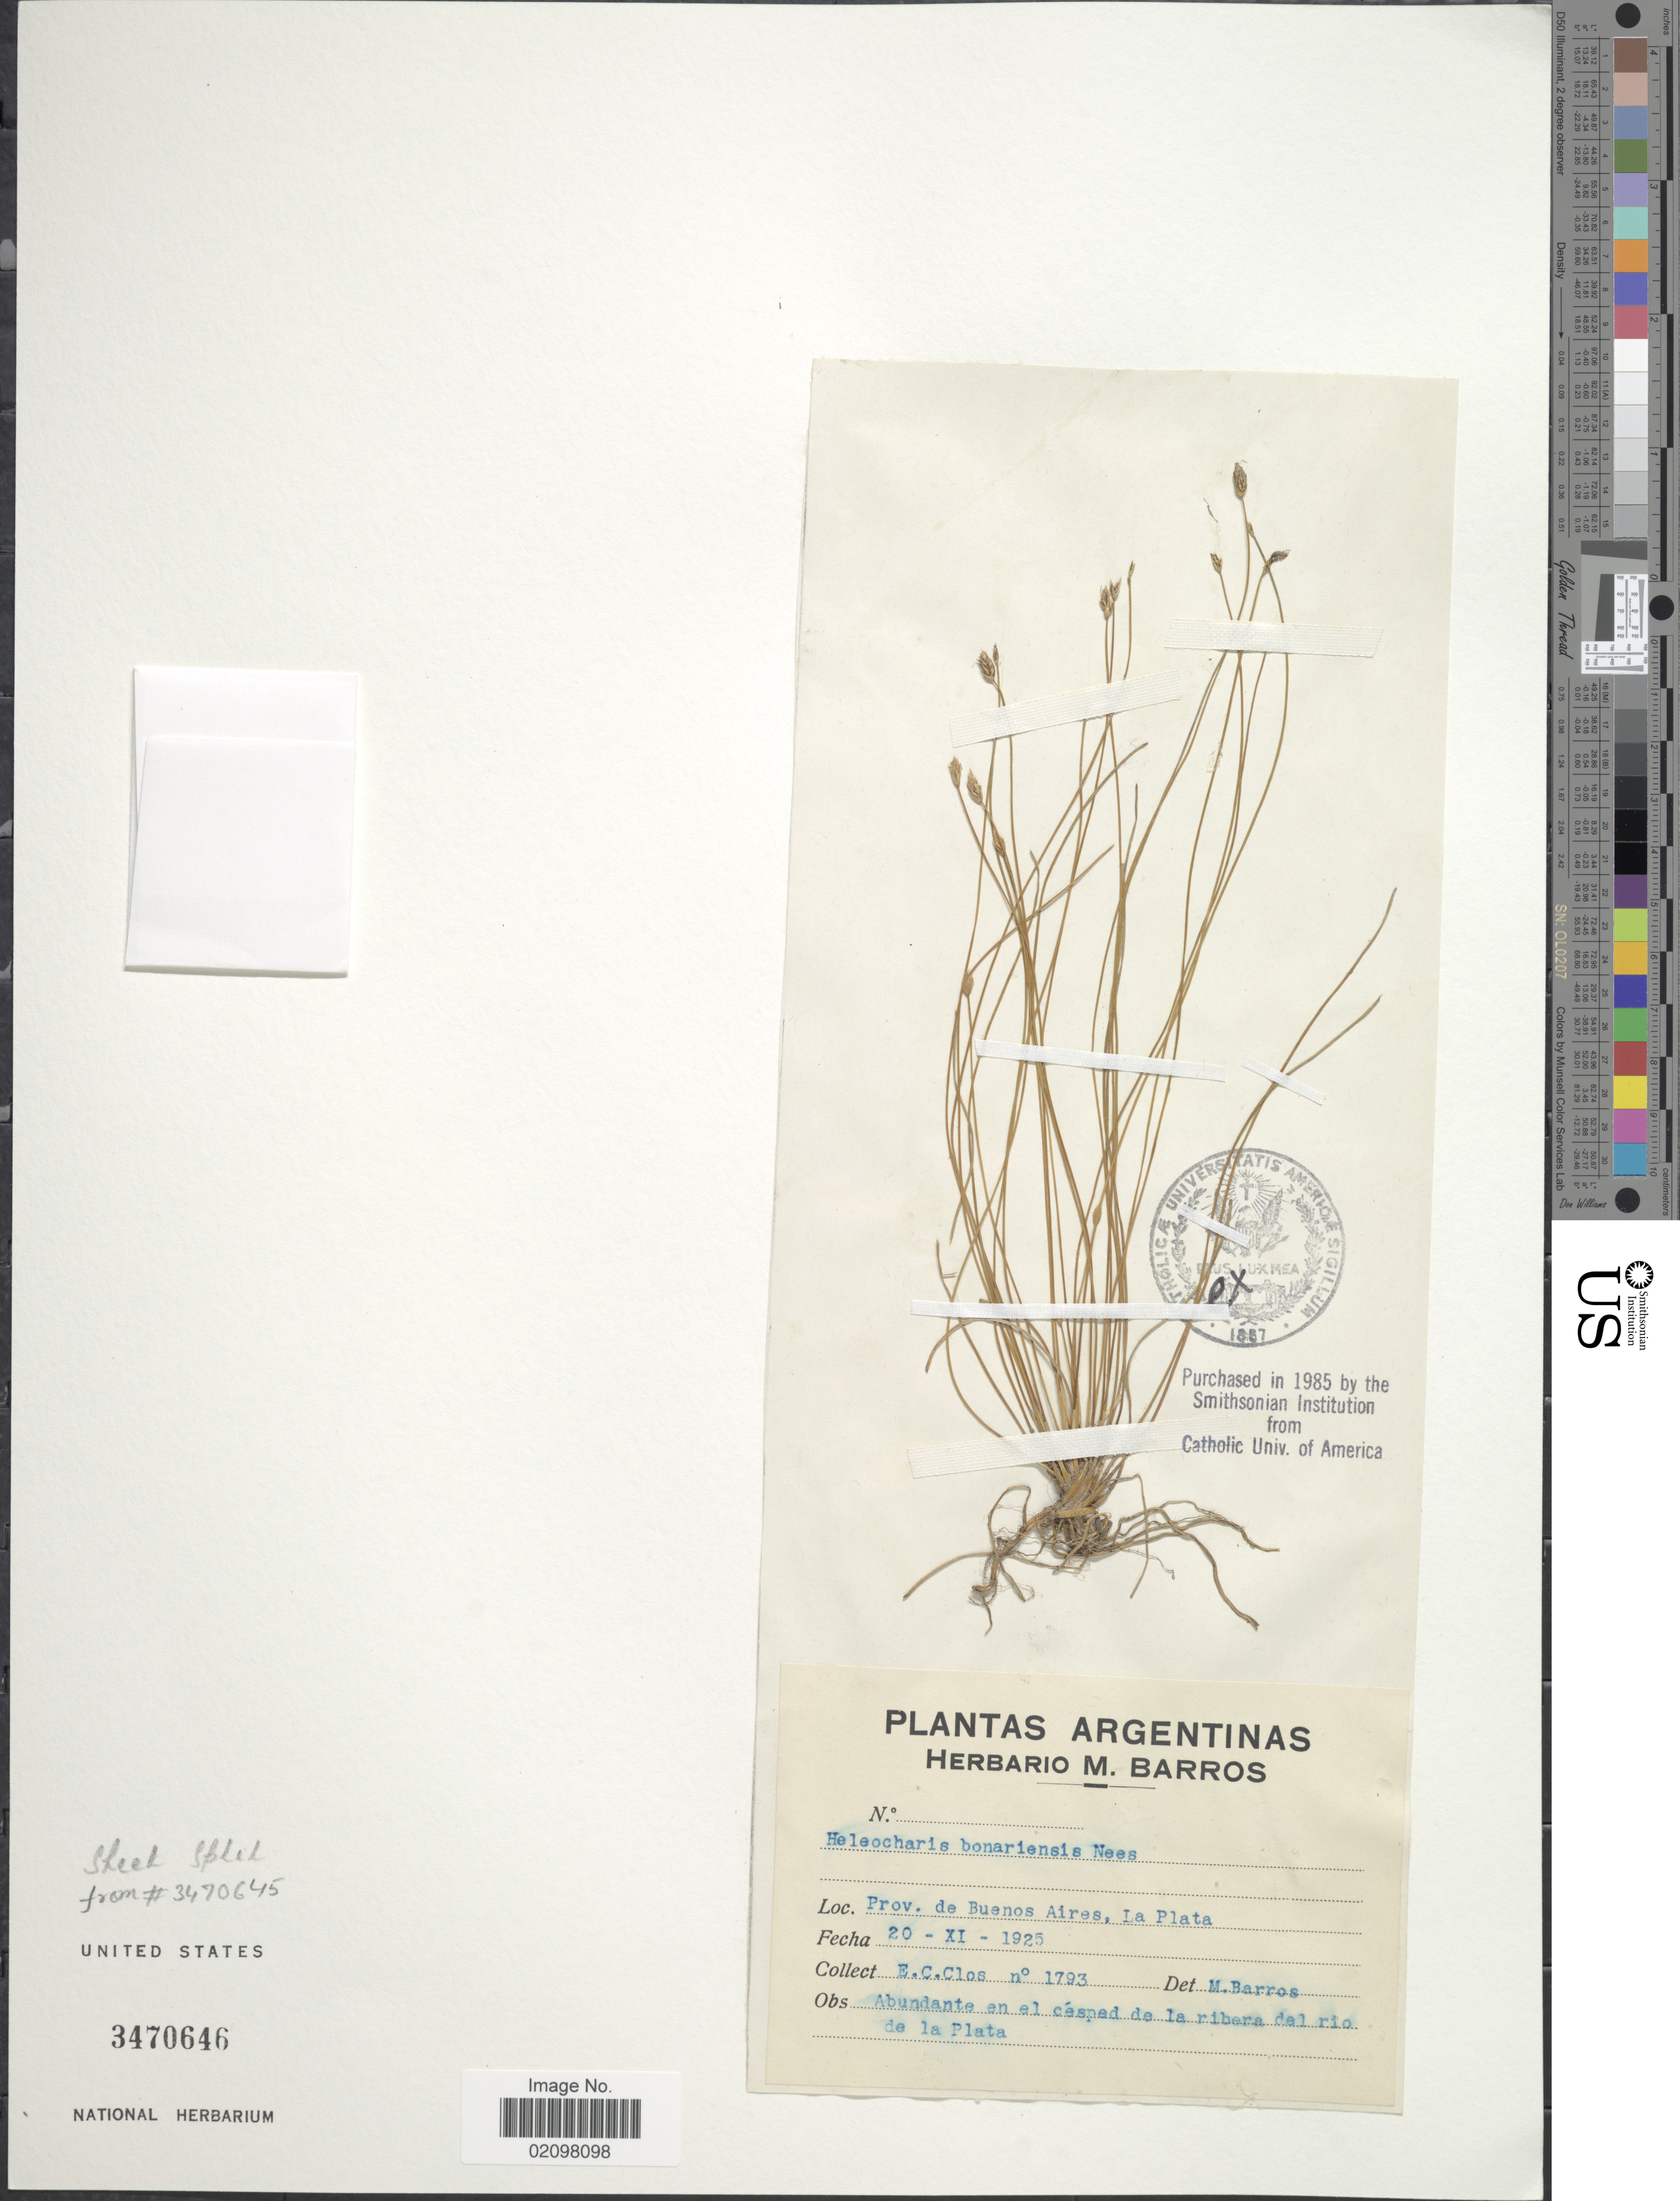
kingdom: Plantae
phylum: Tracheophyta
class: Liliopsida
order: Poales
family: Cyperaceae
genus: Eleocharis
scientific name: Eleocharis bonariensis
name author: Nees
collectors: E. Clos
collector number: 1793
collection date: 1925-11-20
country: Argentina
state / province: Buenos Aires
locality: La Plata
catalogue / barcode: US 3470646